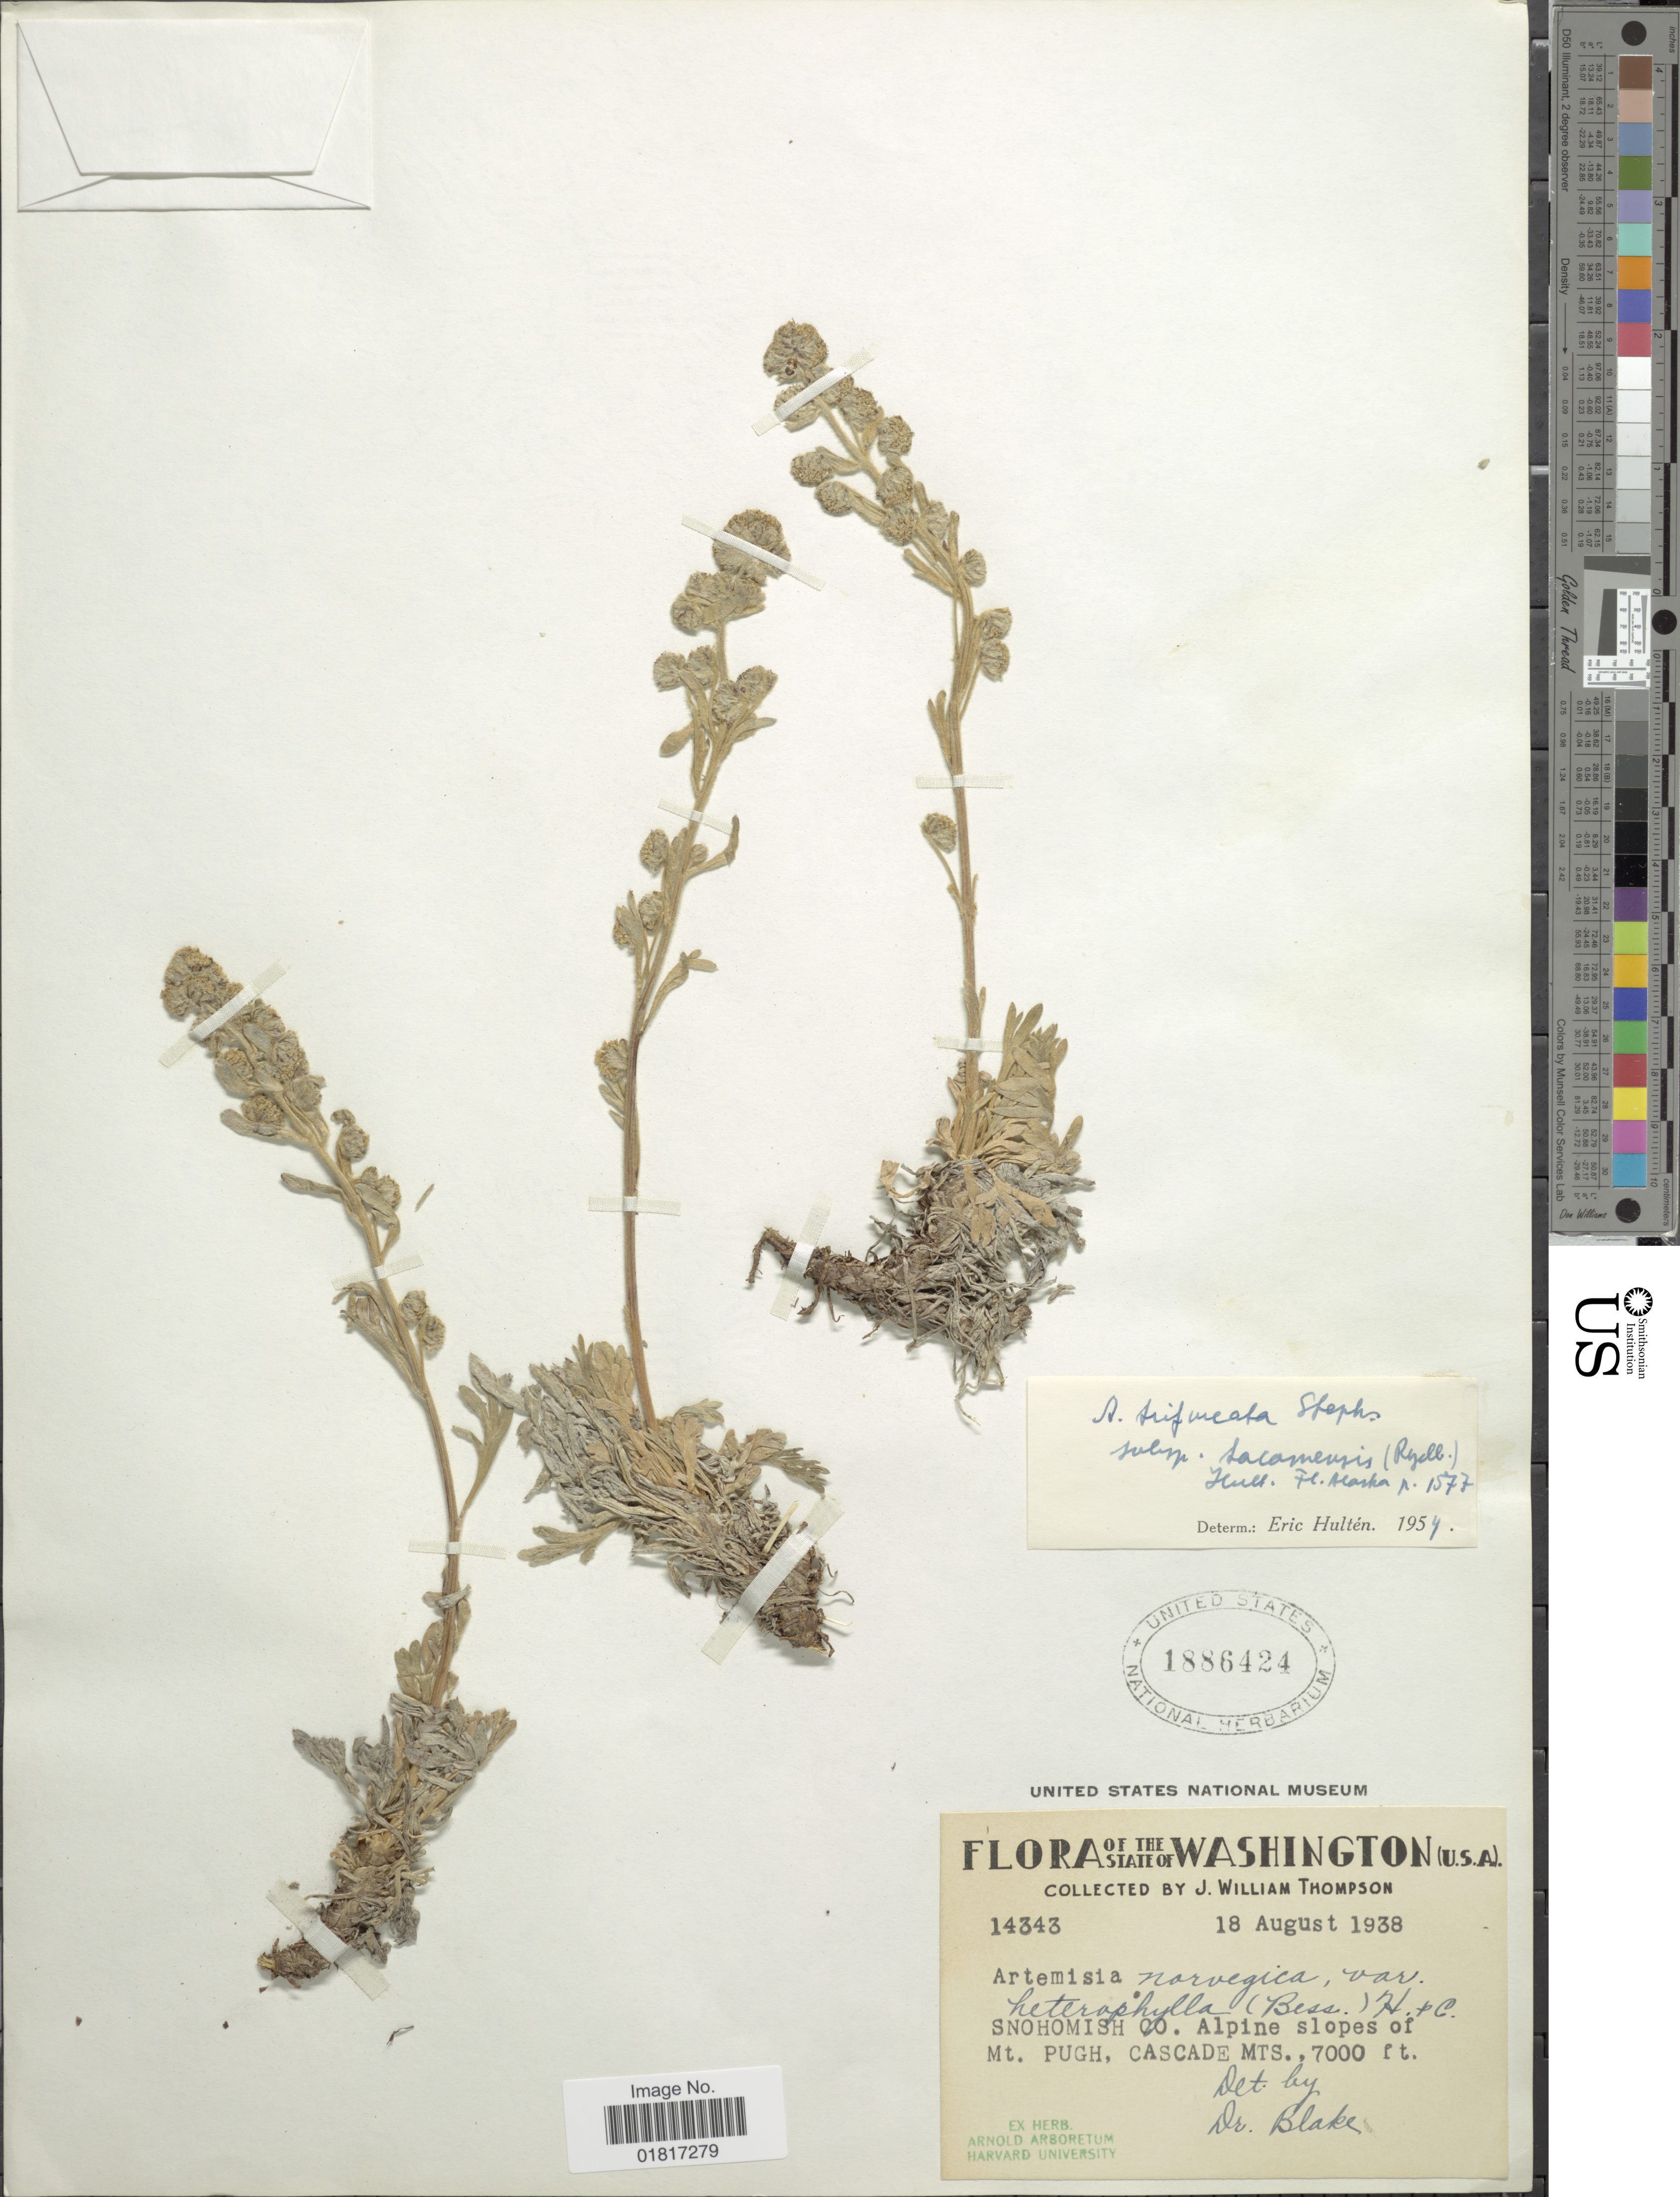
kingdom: Plantae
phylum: Tracheophyta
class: Magnoliopsida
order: Asterales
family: Asteraceae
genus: Artemisia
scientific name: Artemisia trifurcata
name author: Steph. ex Spreng.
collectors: J. W. Thompson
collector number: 14343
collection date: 1938-08-18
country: United States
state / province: Washington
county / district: Snohomish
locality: Snohomish Co. Alpine slopes of Mt Pugh, Cascade Mts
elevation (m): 2134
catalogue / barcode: US 1886424